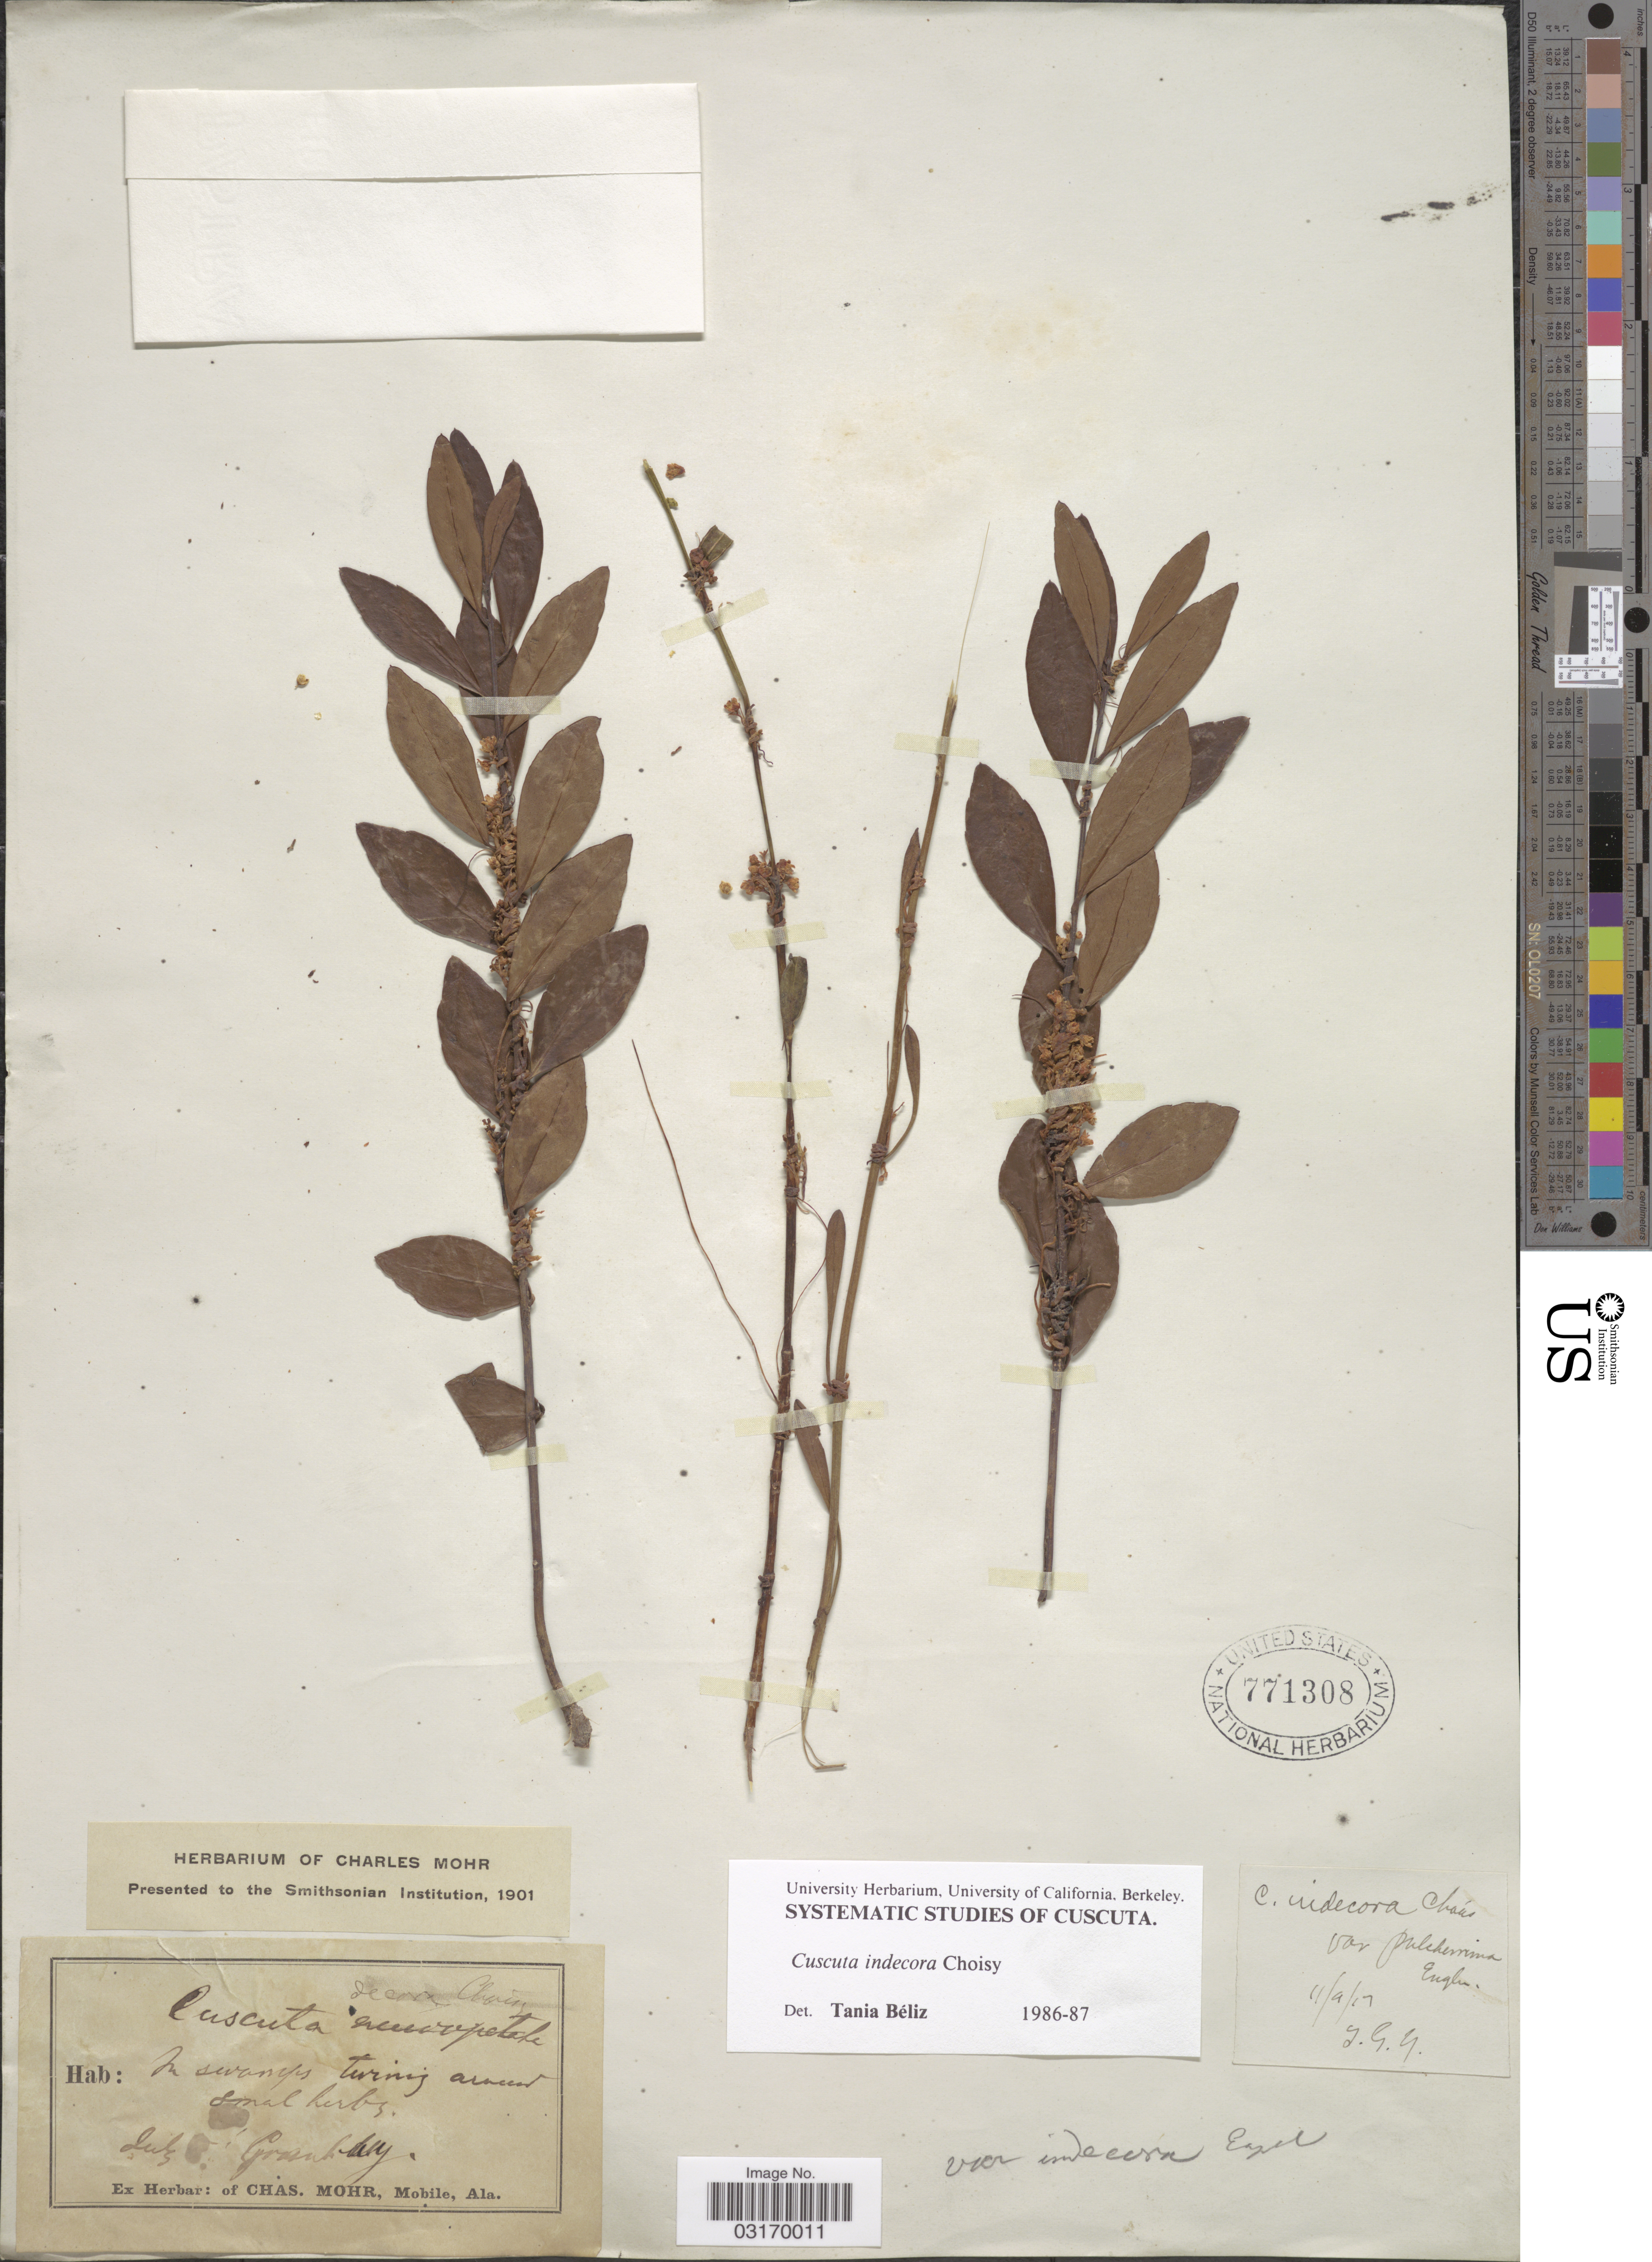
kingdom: Plantae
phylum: Tracheophyta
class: Magnoliopsida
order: Solanales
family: Convolvulaceae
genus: Cuscuta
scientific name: Cuscuta indecora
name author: Choisy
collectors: ex herb. Charles Mohr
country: United States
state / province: Alabama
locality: Grand bay.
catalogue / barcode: US 771308